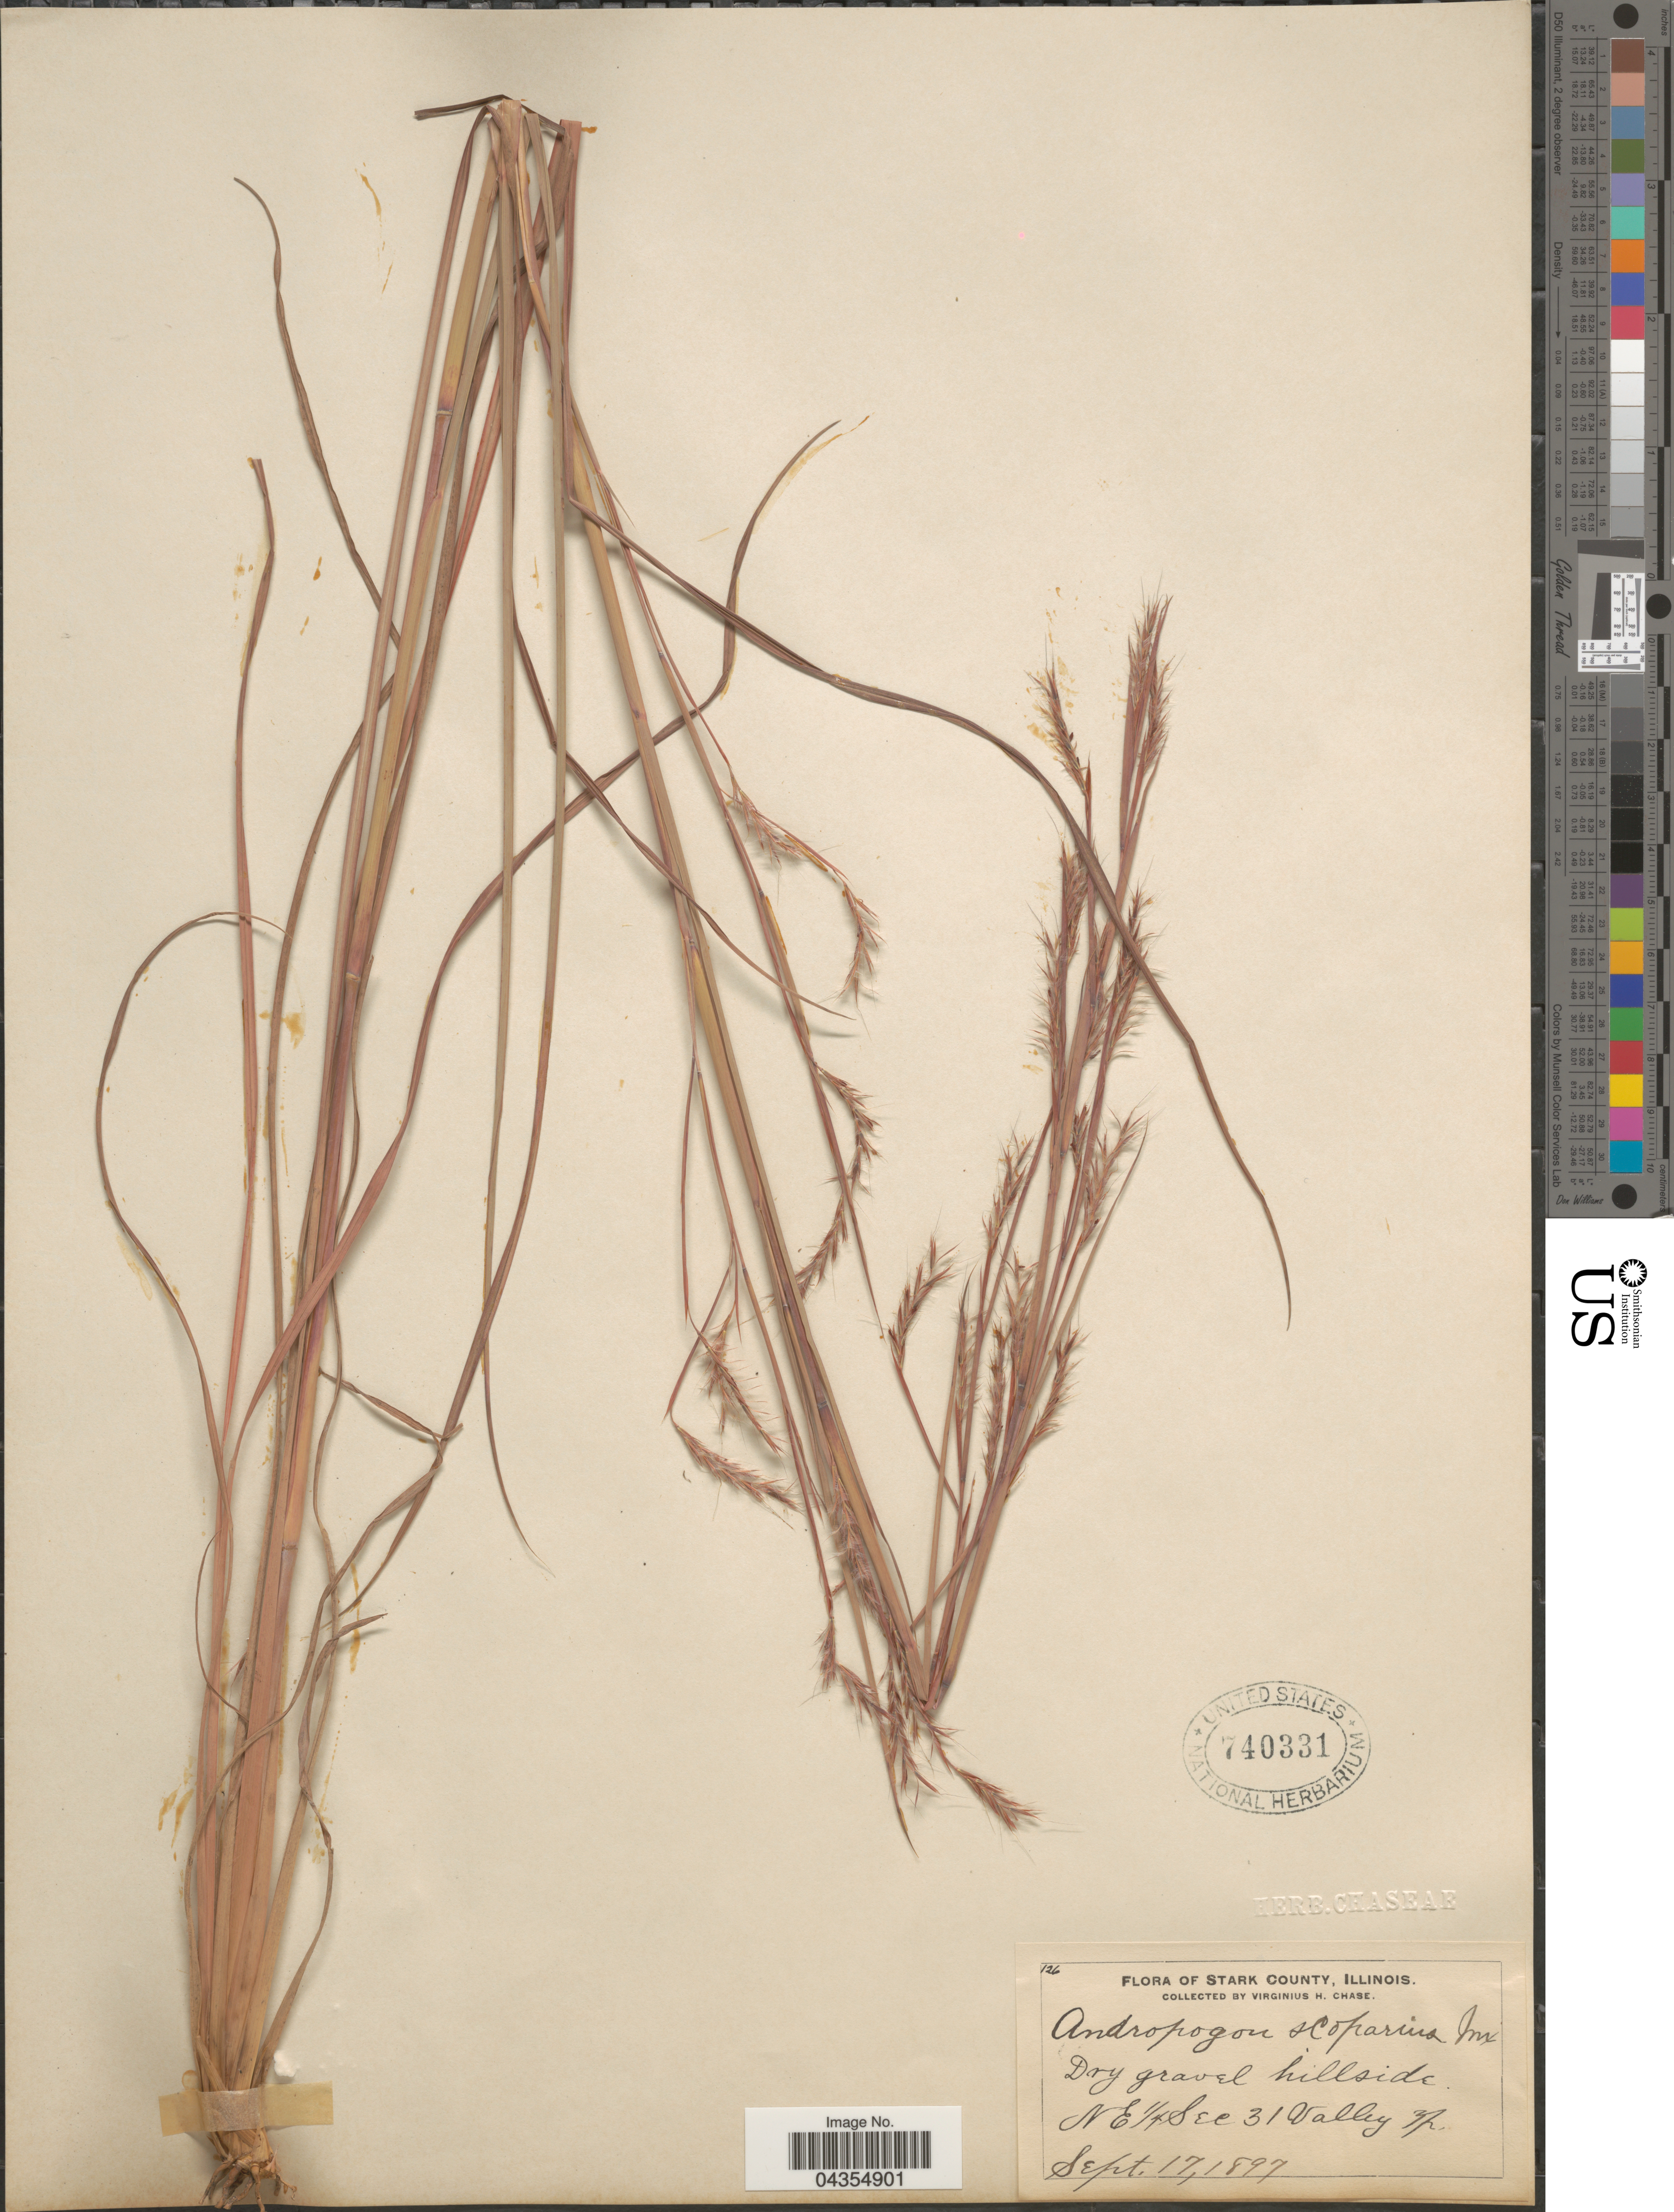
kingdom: Plantae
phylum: Tracheophyta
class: Liliopsida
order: Poales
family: Poaceae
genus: Schizachyrium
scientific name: Schizachyrium sanguineum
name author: (Retz.) Alston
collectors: V. H. Chase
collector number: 126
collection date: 1897-09-17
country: United States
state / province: Illinois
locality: Stark County. NE ¼ Sec 31 Valley Tp.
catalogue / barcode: US 740331